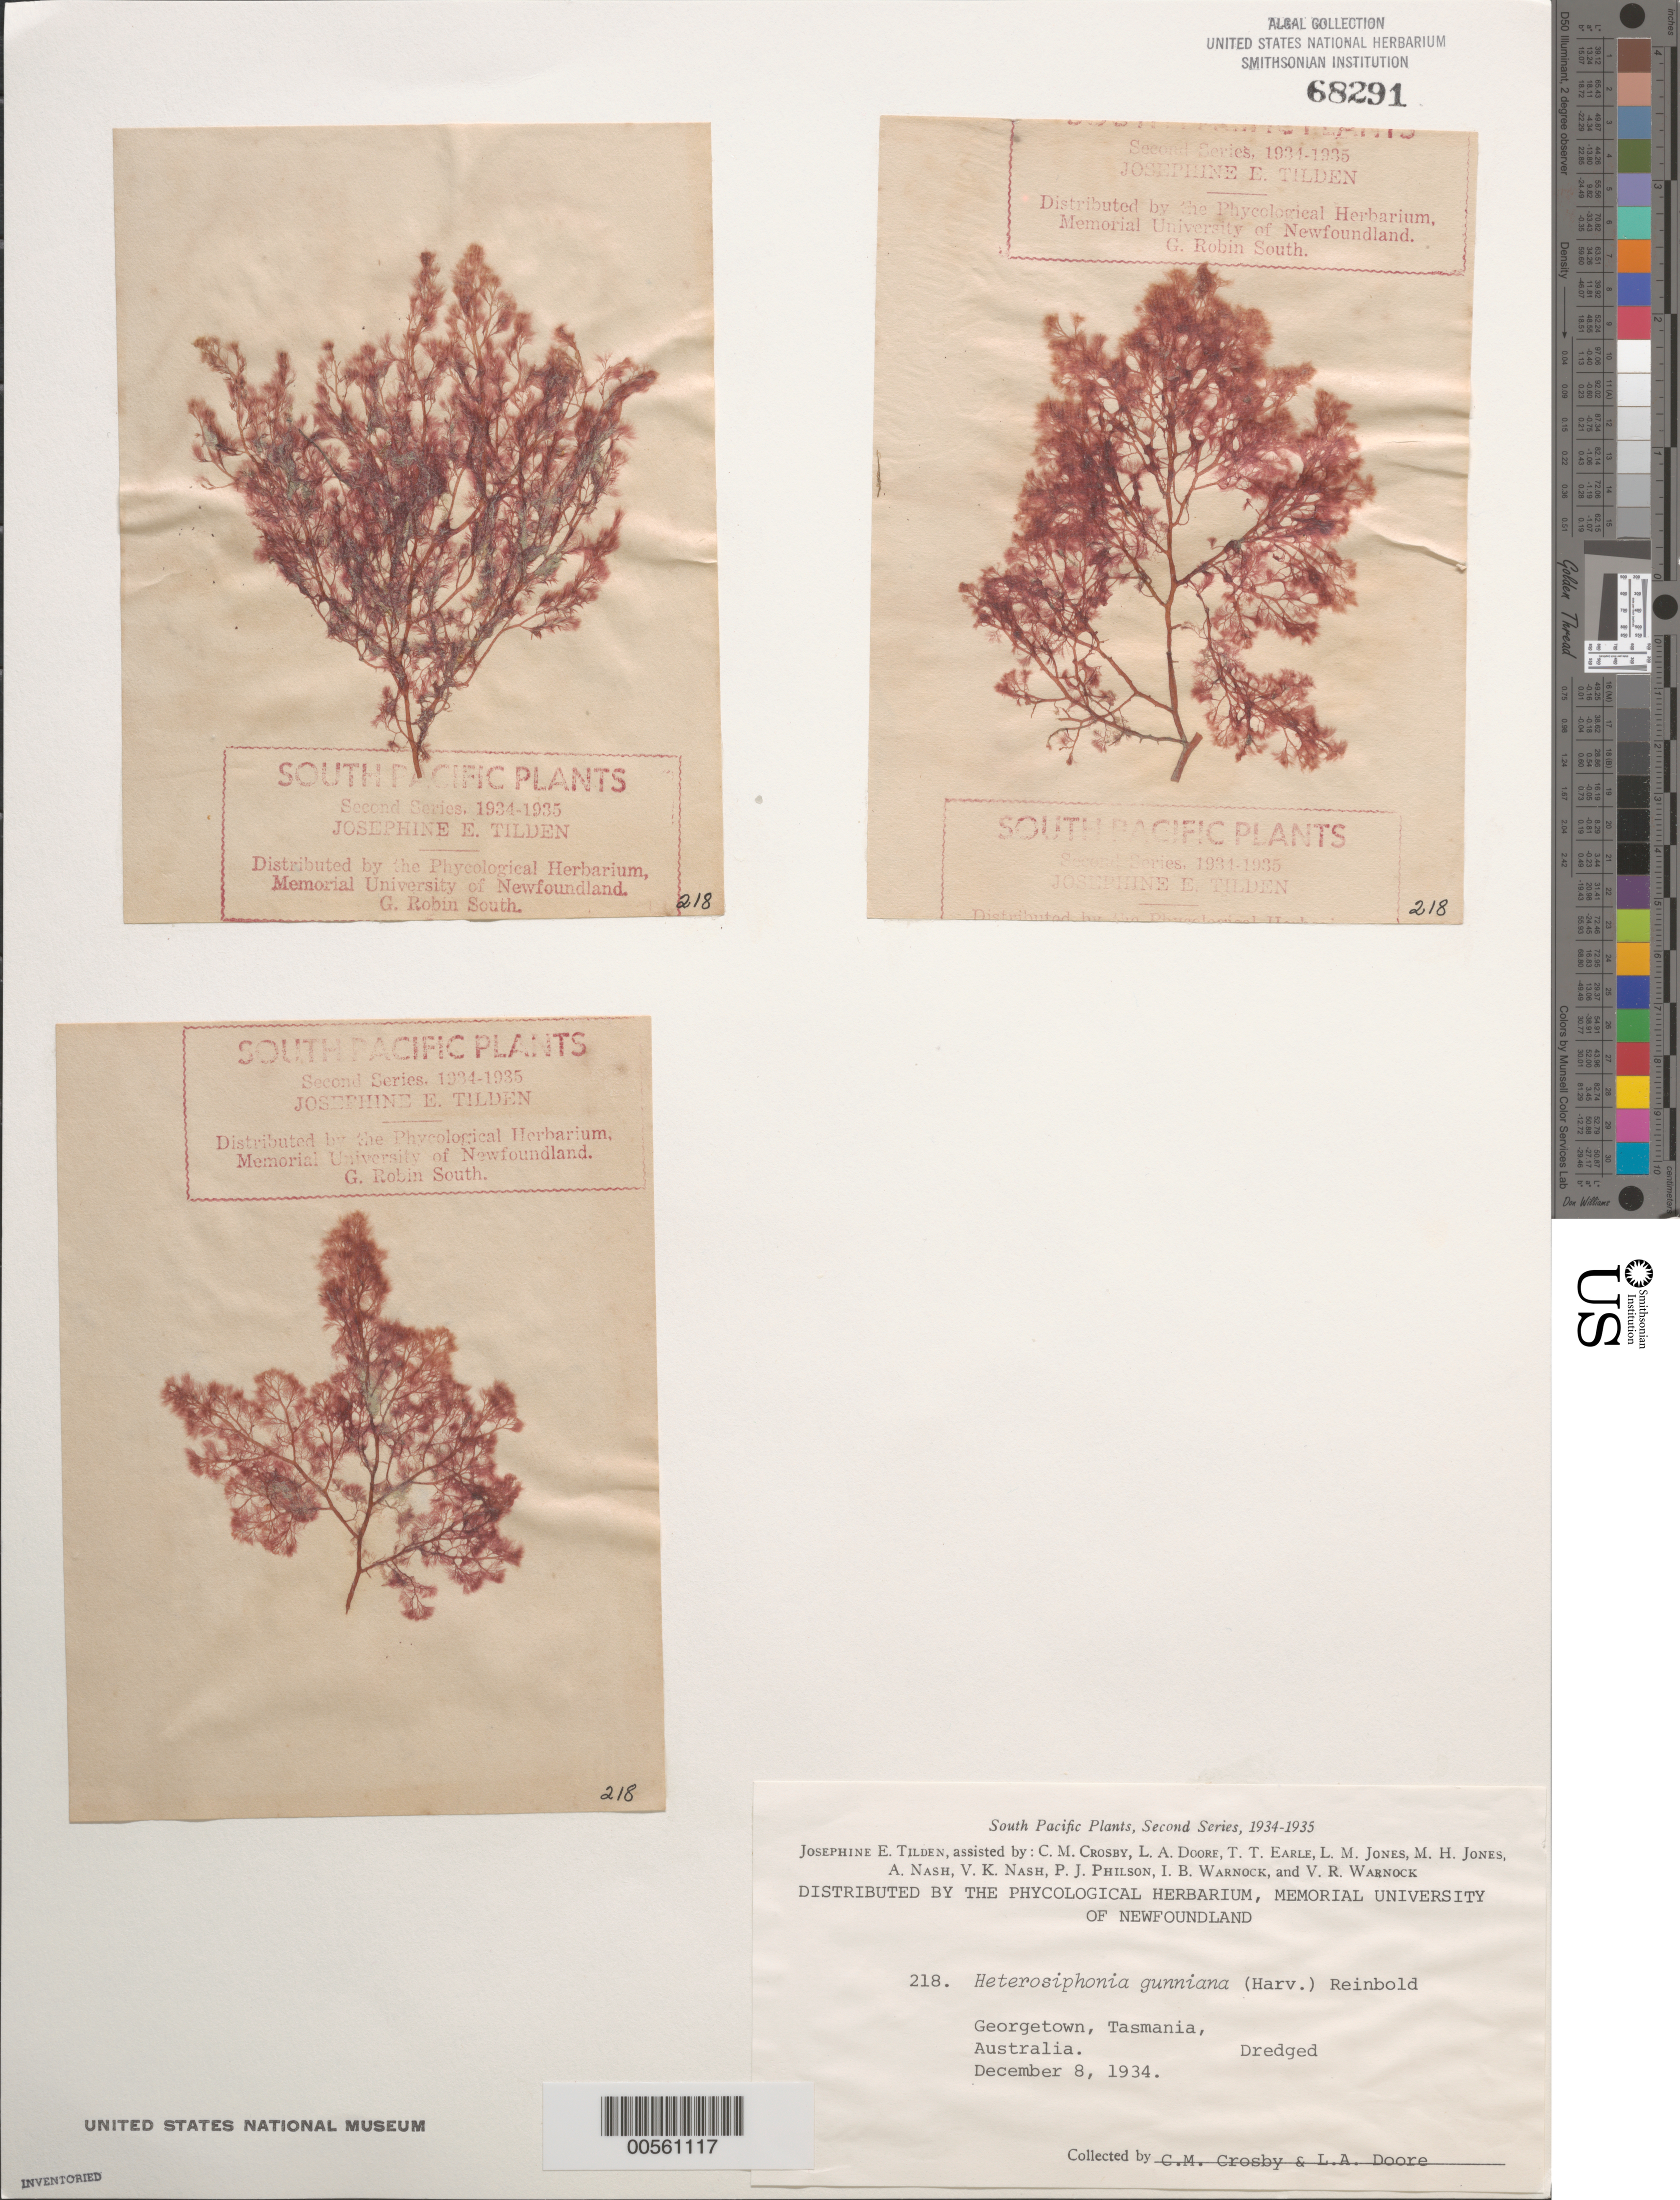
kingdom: Plantae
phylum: Rhodophyta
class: Florideophyceae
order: Ceramiales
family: Dasyaceae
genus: Heterosiphonia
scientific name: Heterosiphonia gunniana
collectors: C. M. Crosby & L. Doore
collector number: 218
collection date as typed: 08 Dec 1934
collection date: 1934-12-08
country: Australia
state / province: Tasmania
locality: George Town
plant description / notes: Tilden, South Pacific Plants, Second Series, 1934-1935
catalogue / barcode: US 68291